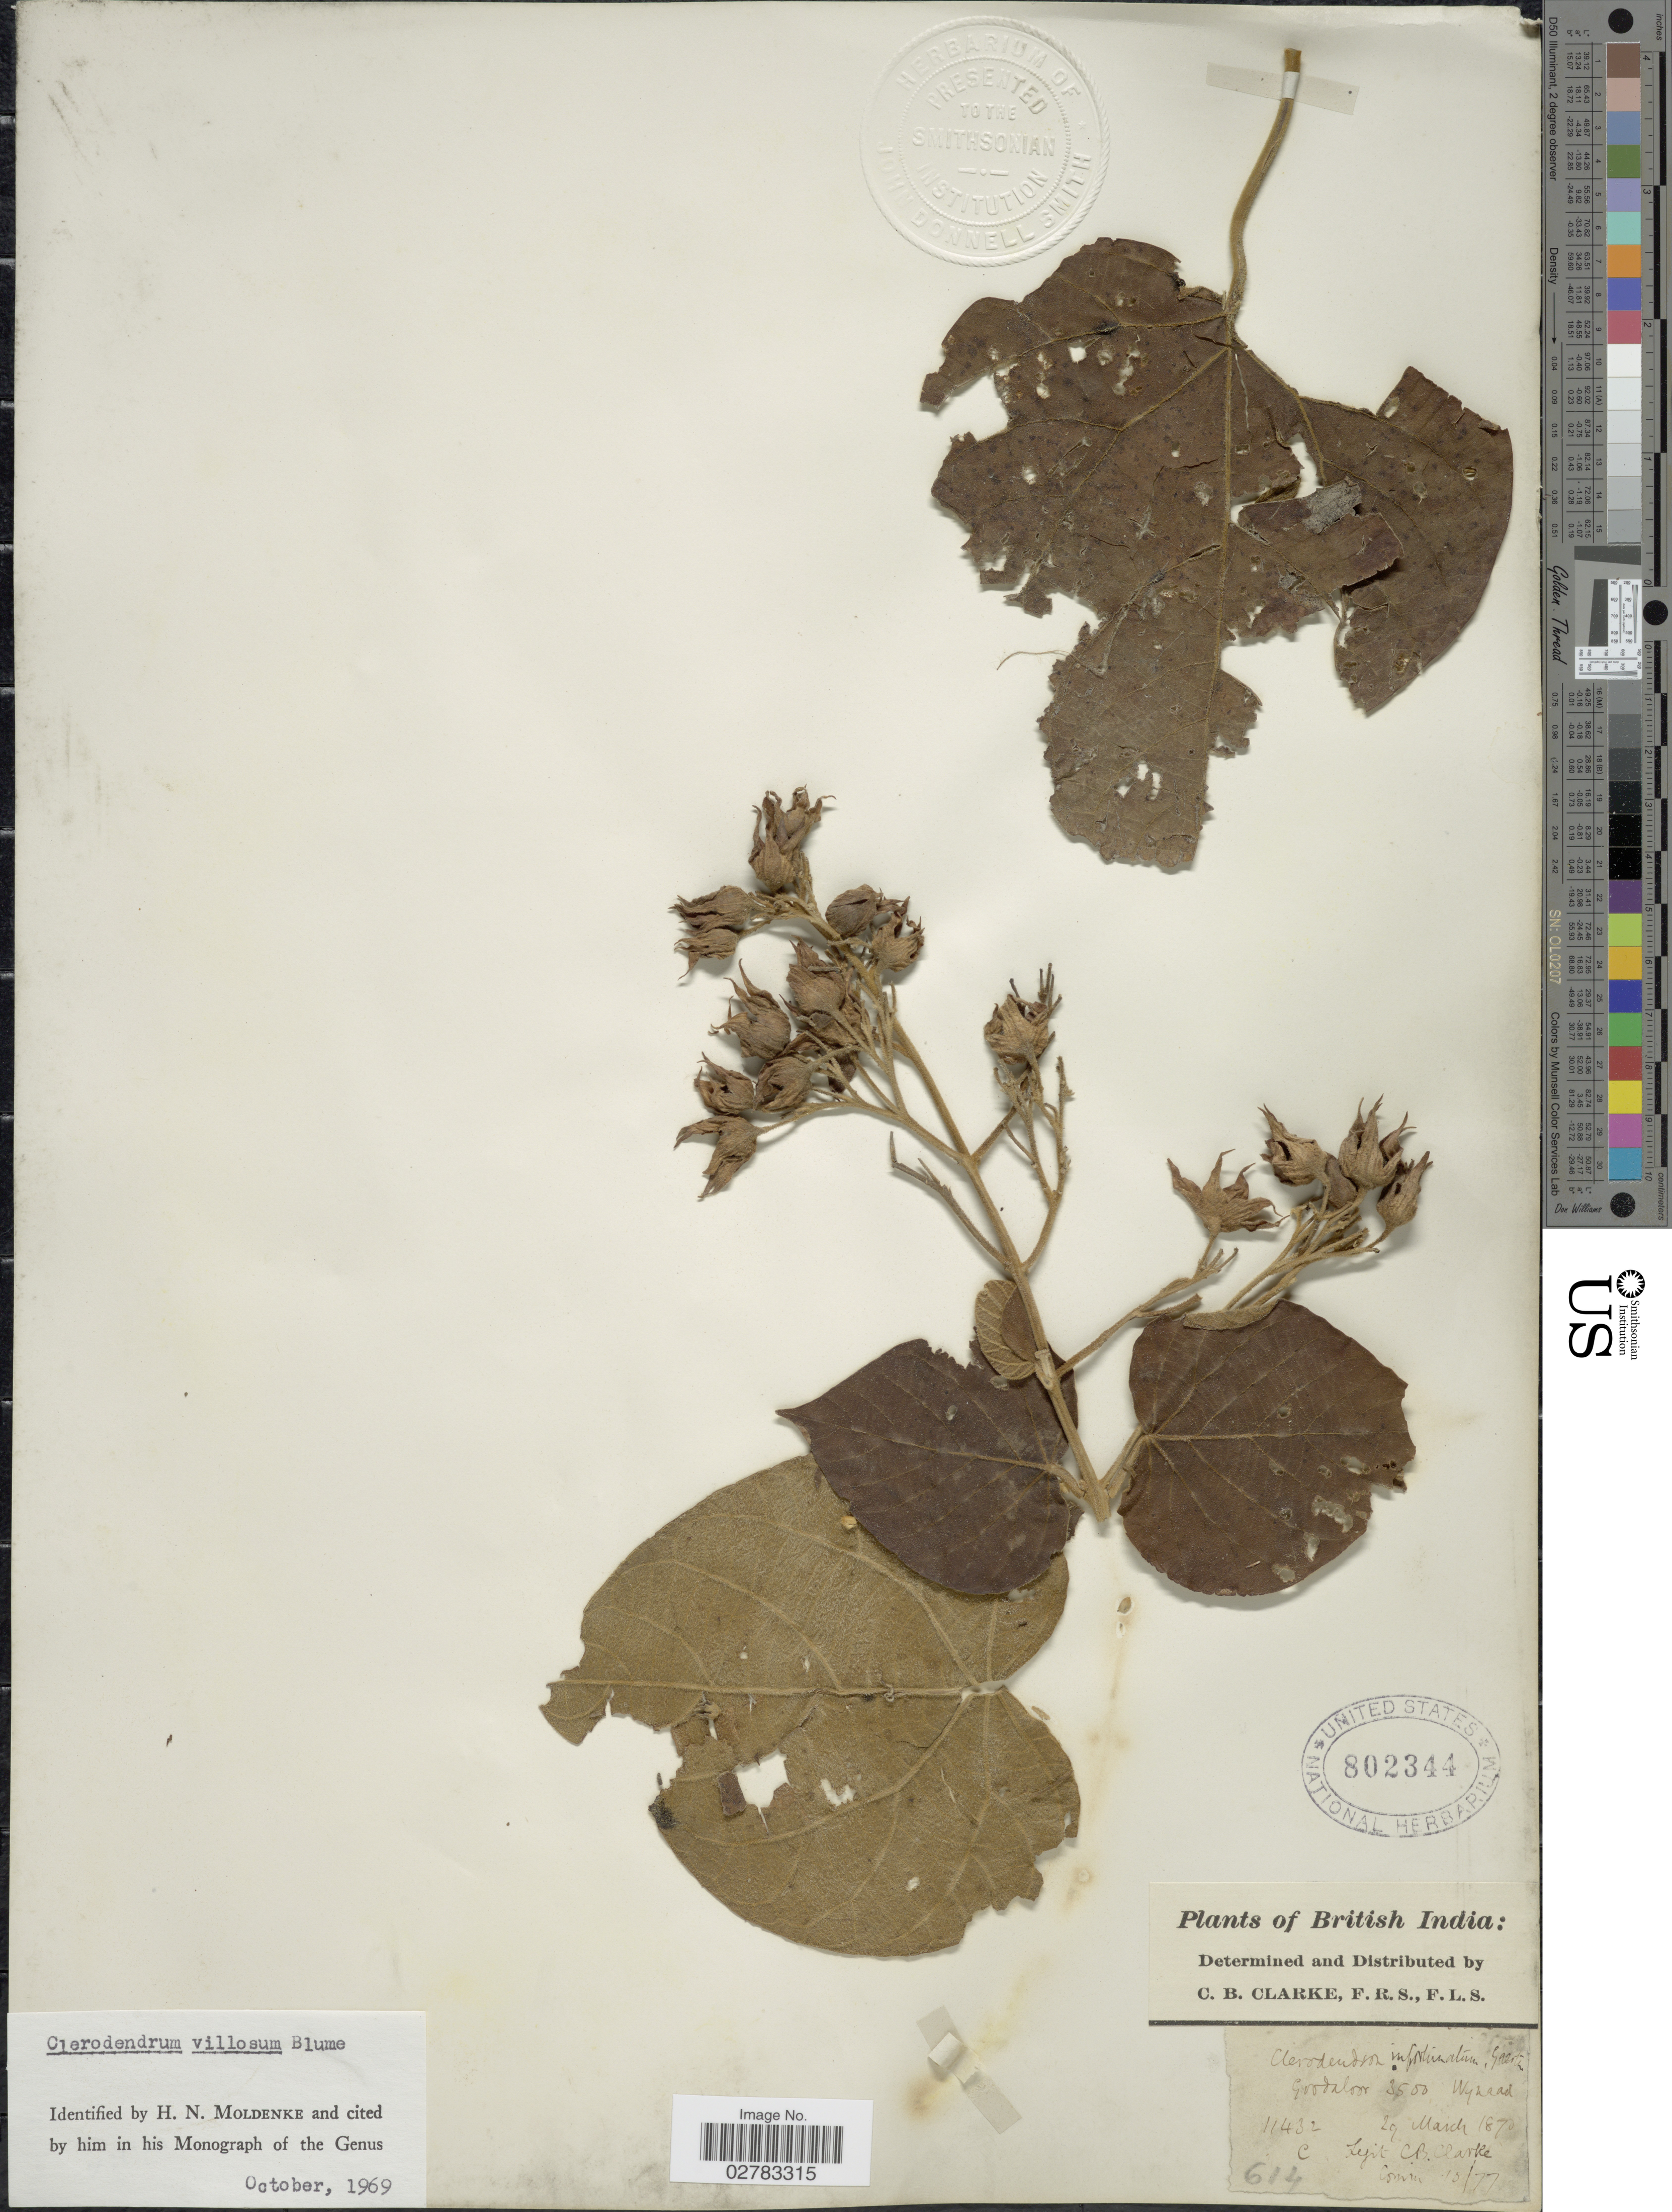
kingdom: Plantae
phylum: Tracheophyta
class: Magnoliopsida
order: Lamiales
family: Lamiaceae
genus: Clerodendrum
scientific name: Clerodendrum villosum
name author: Blume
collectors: C. B. Clarke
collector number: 11432C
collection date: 1870-03-29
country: India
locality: British India, Goodaloor, Wynaad [interpreted].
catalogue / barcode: US 802344